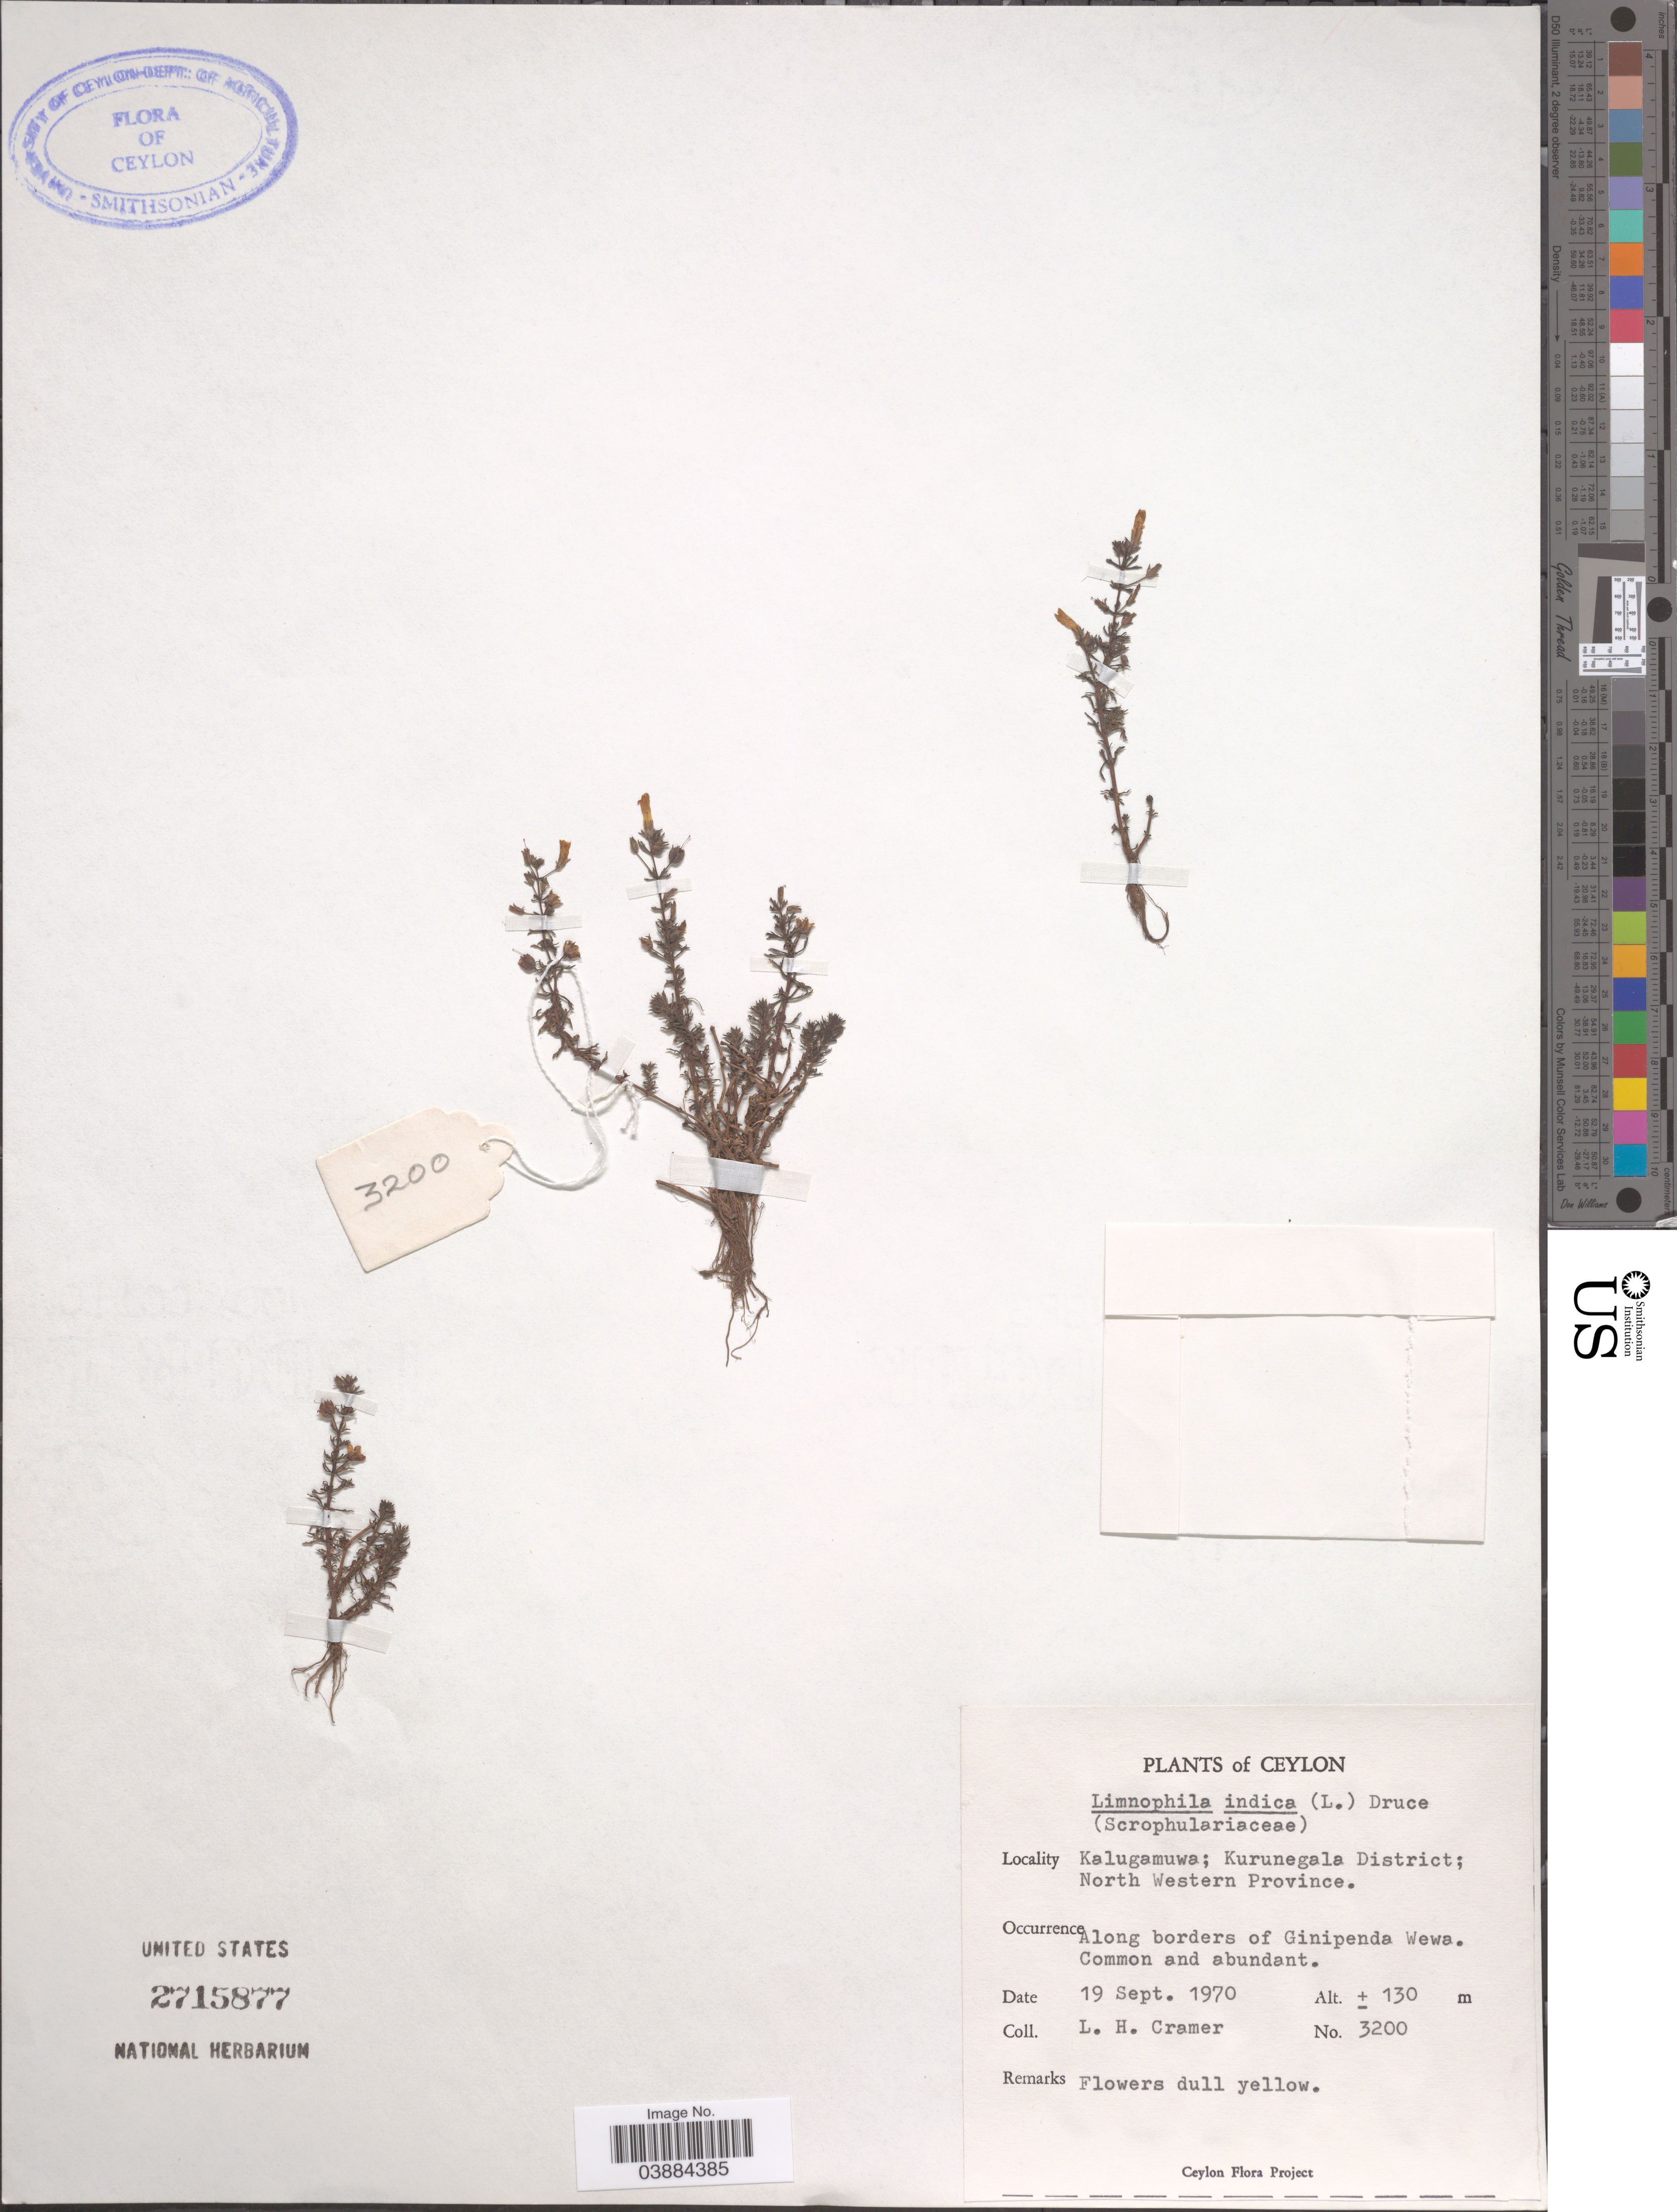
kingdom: Plantae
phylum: Tracheophyta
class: Magnoliopsida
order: Lamiales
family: Plantaginaceae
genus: Limnophila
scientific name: Limnophila indica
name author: (L.) Druce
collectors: L. H. Cramer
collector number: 3200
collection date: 1970-09-19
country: Sri Lanka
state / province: North Western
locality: Ceylon. Kalugamuwa; Kurunegala District. Along borders of Ginipenda Wewa.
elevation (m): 130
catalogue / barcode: US 2715877